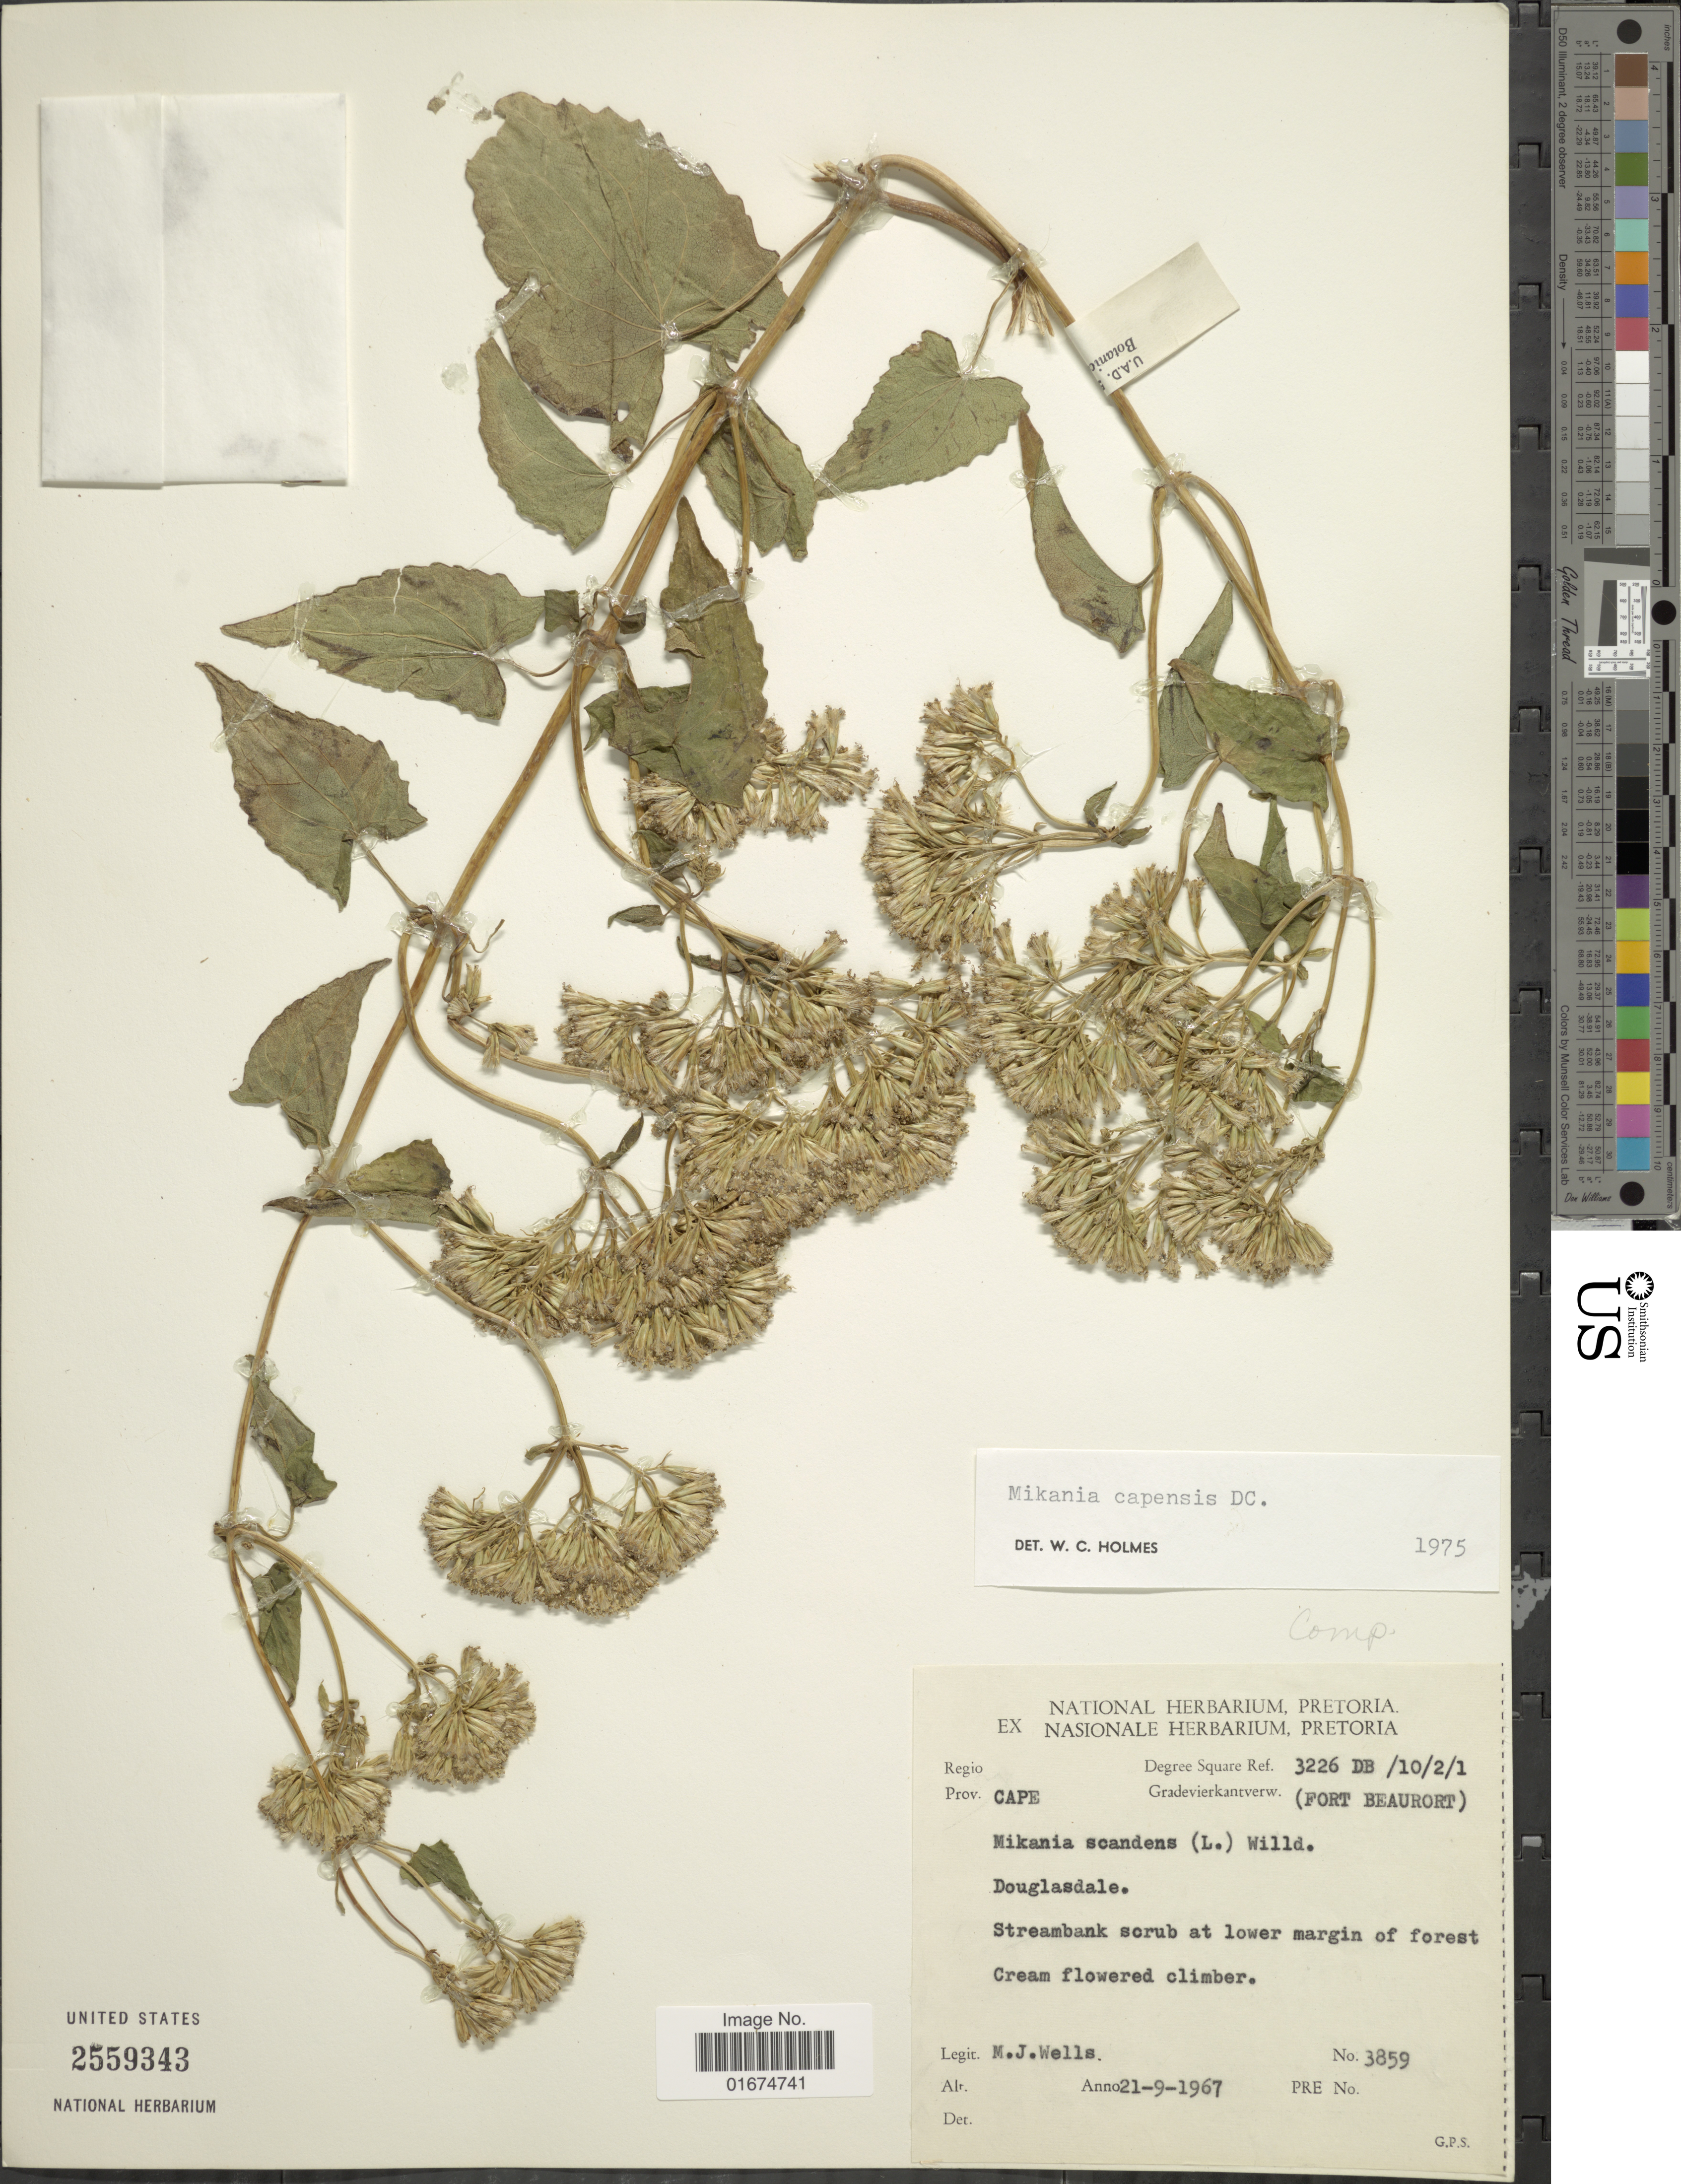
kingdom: Plantae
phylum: Tracheophyta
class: Magnoliopsida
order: Asterales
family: Asteraceae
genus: Mikania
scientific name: Mikania capensis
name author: DC.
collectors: M. Wells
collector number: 3859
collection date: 1967-09-21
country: South Africa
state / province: Eastern Cape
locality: Prov. Cape, (Fort Beaurort), Douglasdale, Streambank scrub at lower margin of forest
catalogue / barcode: US 2559343